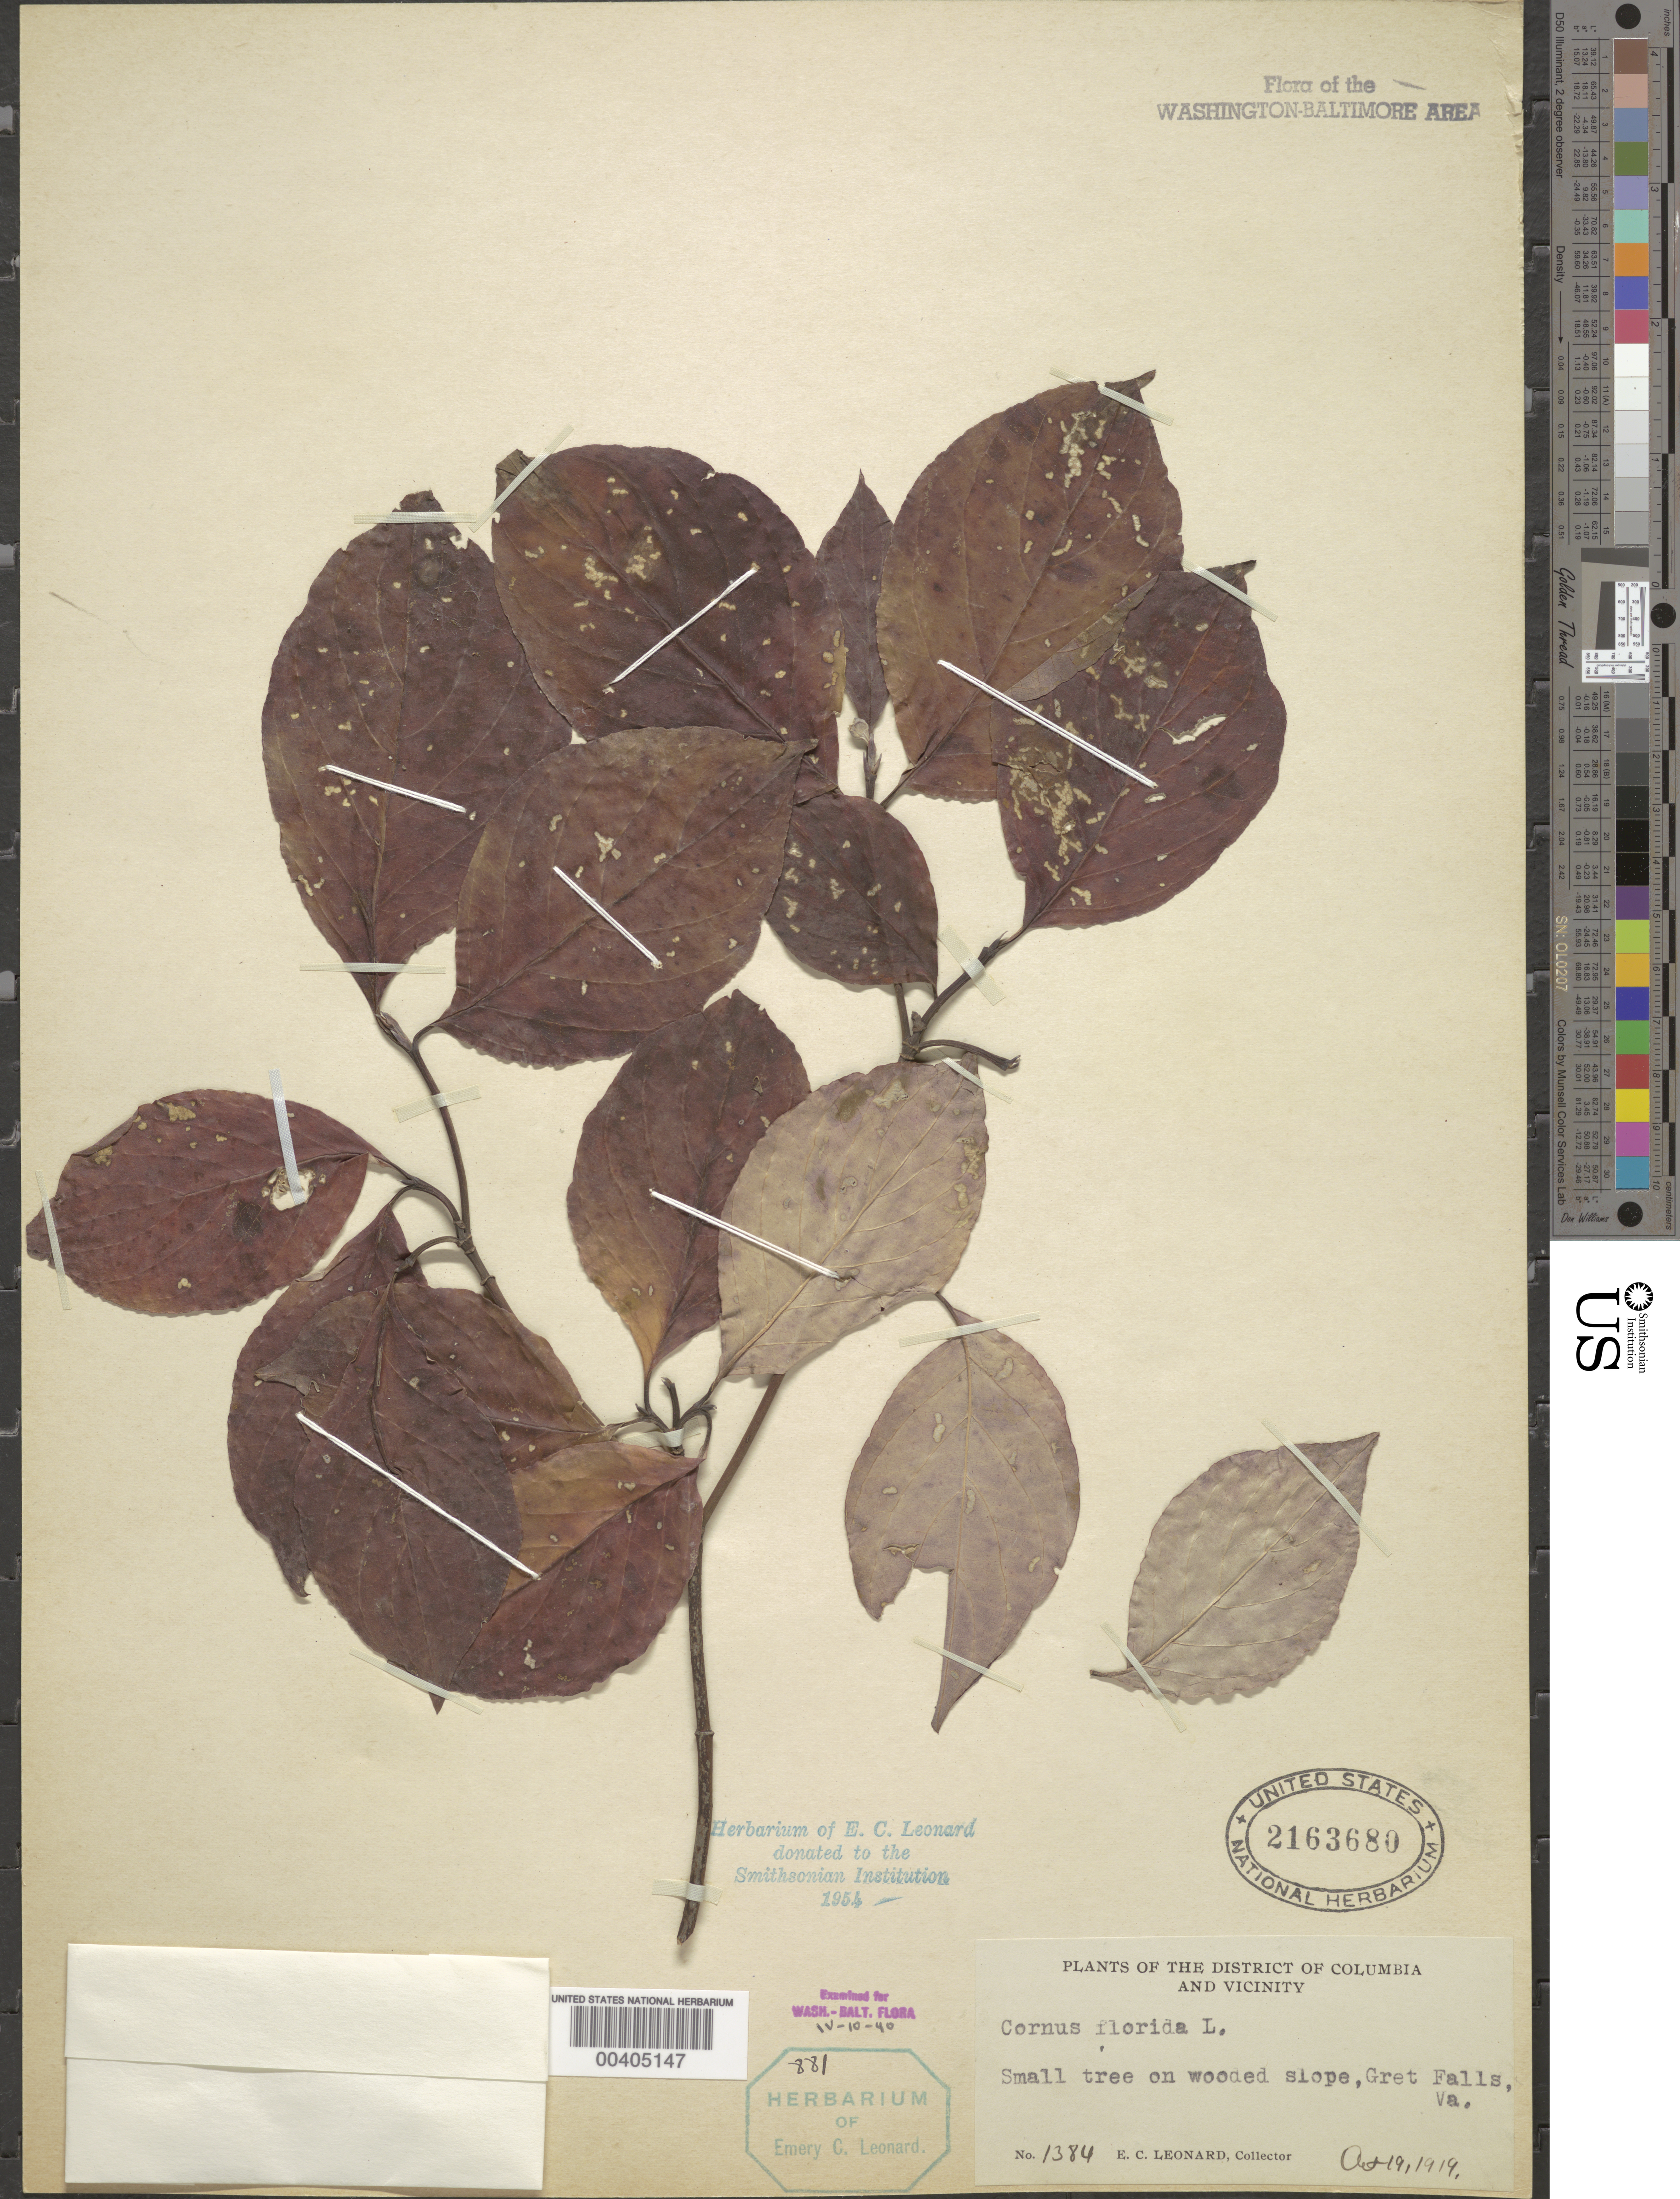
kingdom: Plantae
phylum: Tracheophyta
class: Magnoliopsida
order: Cornales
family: Cornaceae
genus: Cornus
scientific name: Cornus florida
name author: L.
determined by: Leonard, Emery C., (US)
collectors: E. C. Leonard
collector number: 1384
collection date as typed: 19 Oct 1919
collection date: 1919-10-19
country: United States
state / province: Virginia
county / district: Fairfax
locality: Great Falls C. & O. Canal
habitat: Wooded slope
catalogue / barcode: US 2163680